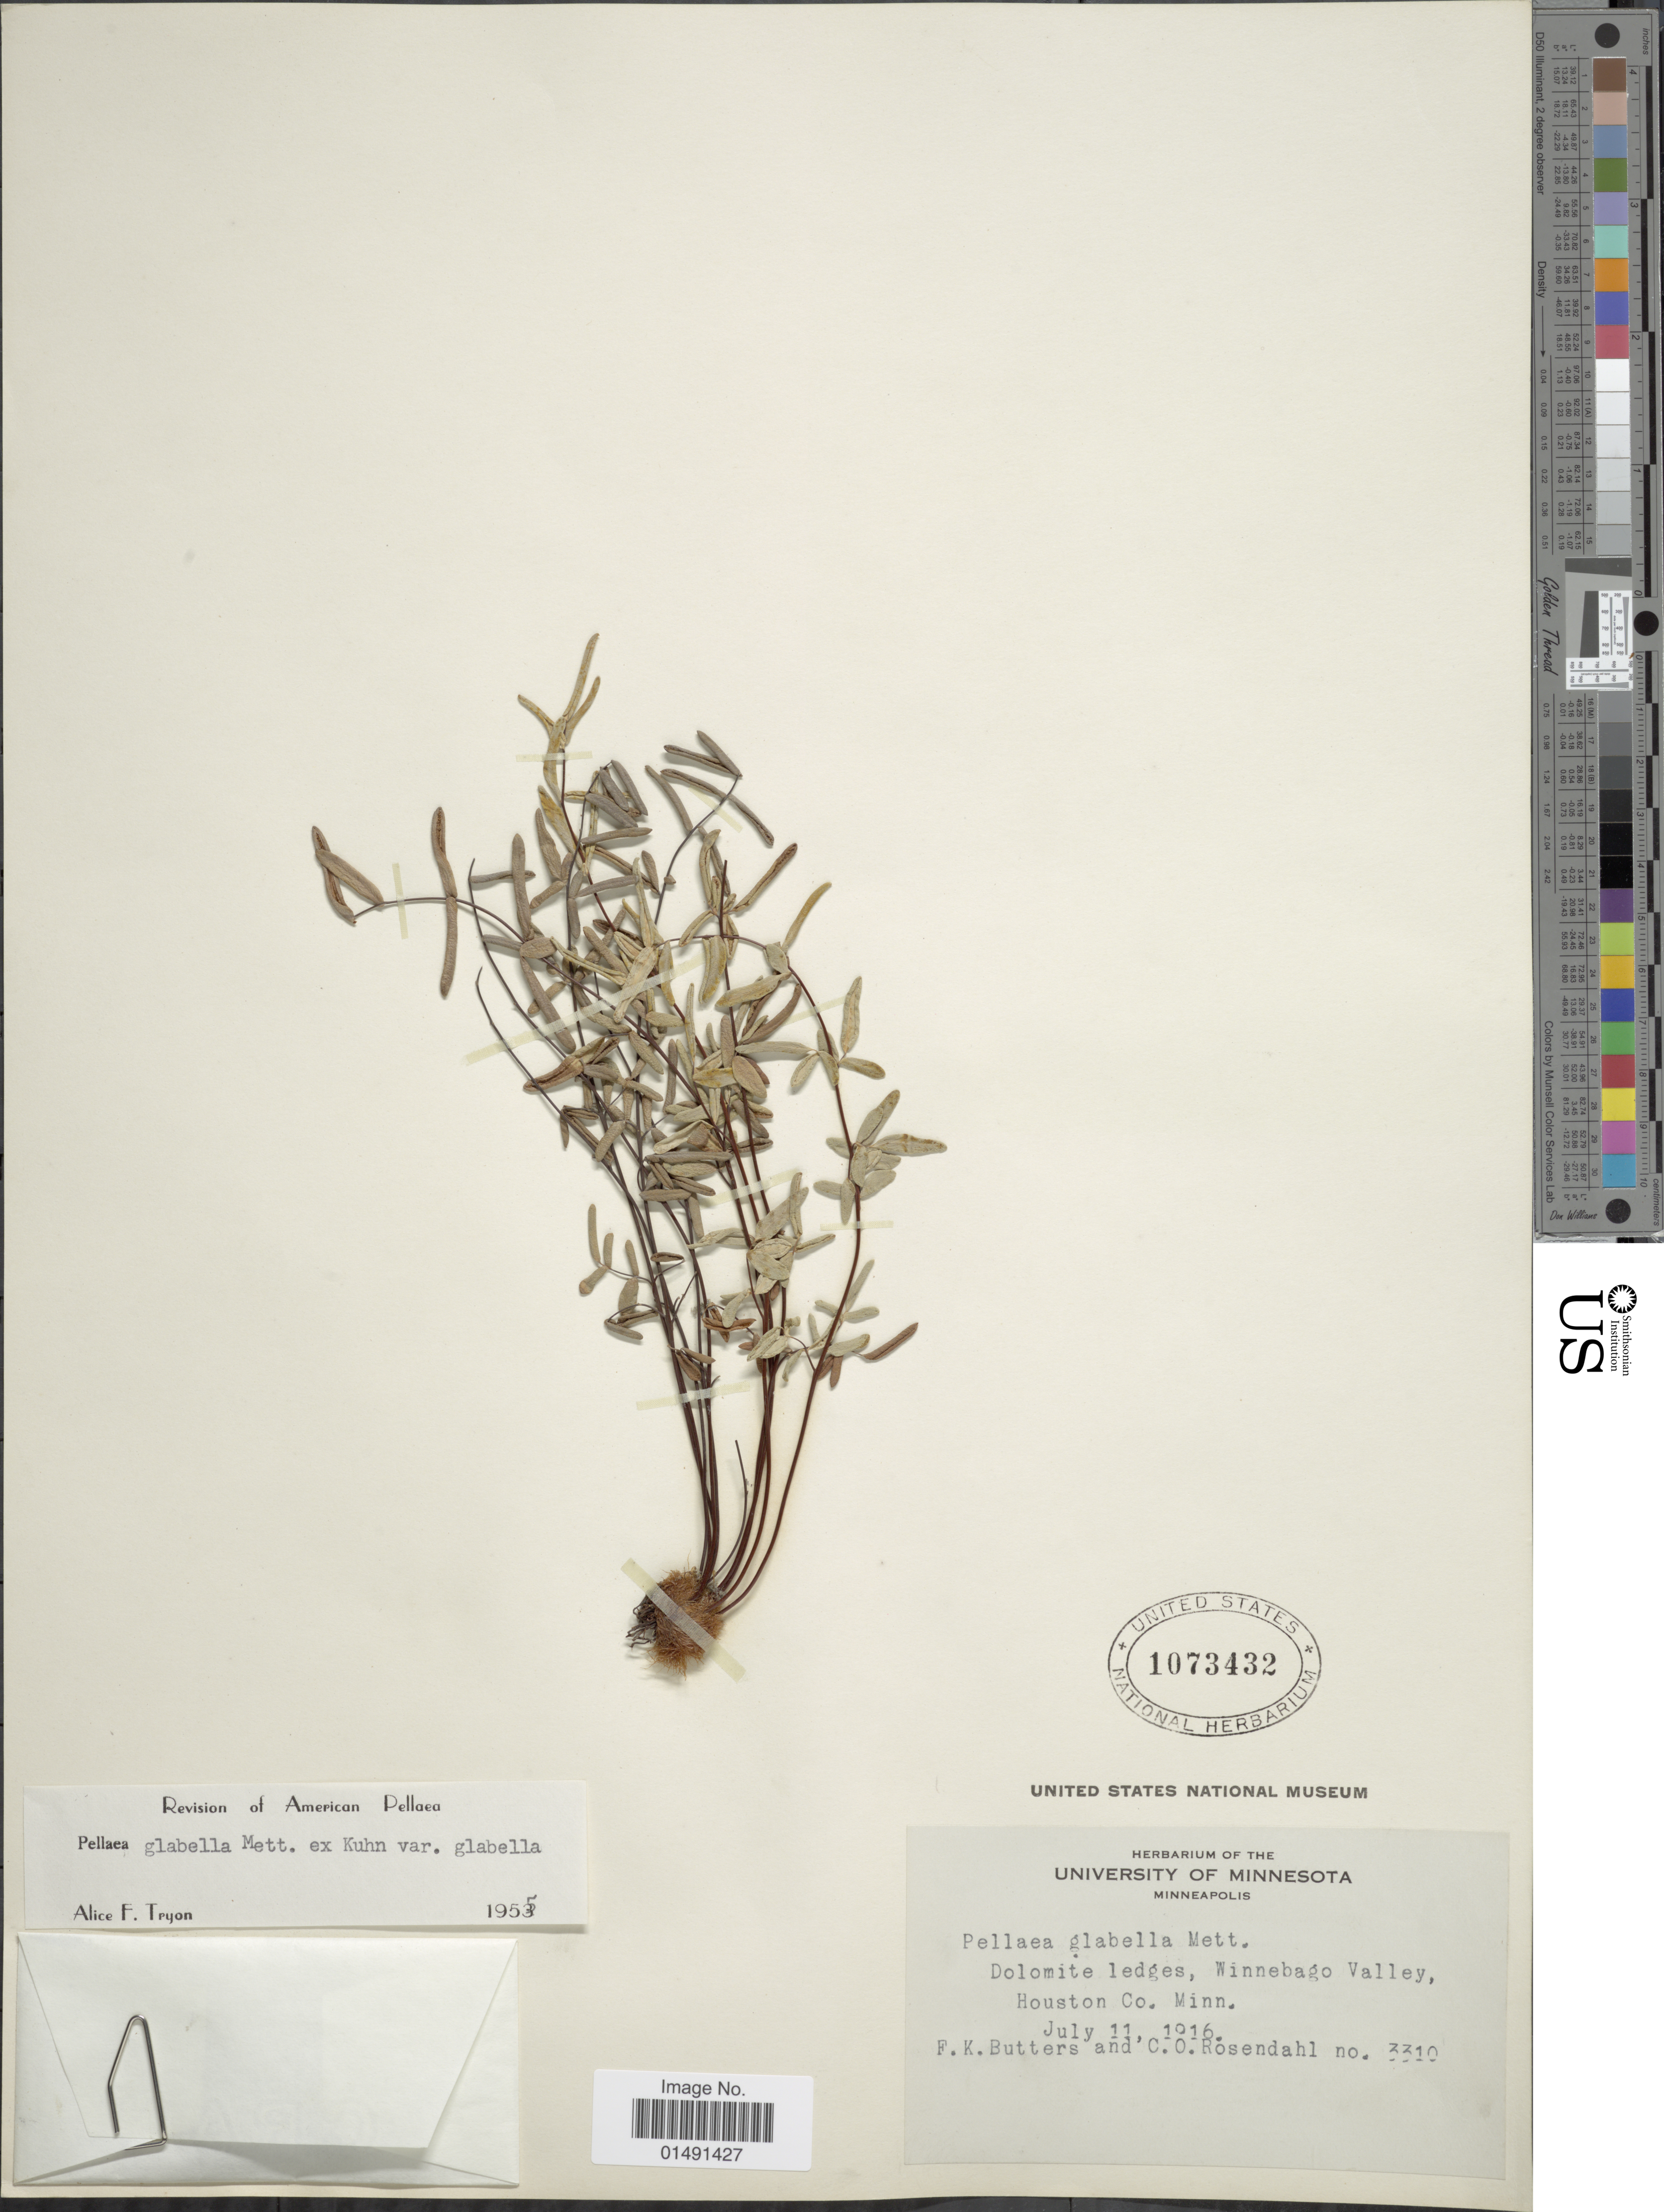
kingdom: Plantae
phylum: Tracheophyta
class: Polypodiopsida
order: Polypodiales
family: Pteridaceae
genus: Pellaea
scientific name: Pellaea glabella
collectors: F. K. Butters & C. O. Rosendahl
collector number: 3310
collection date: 1916-07-11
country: United States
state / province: Minnesota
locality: Dolomited ledges, Winnebago Valley, Houston Co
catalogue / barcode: US 1073432